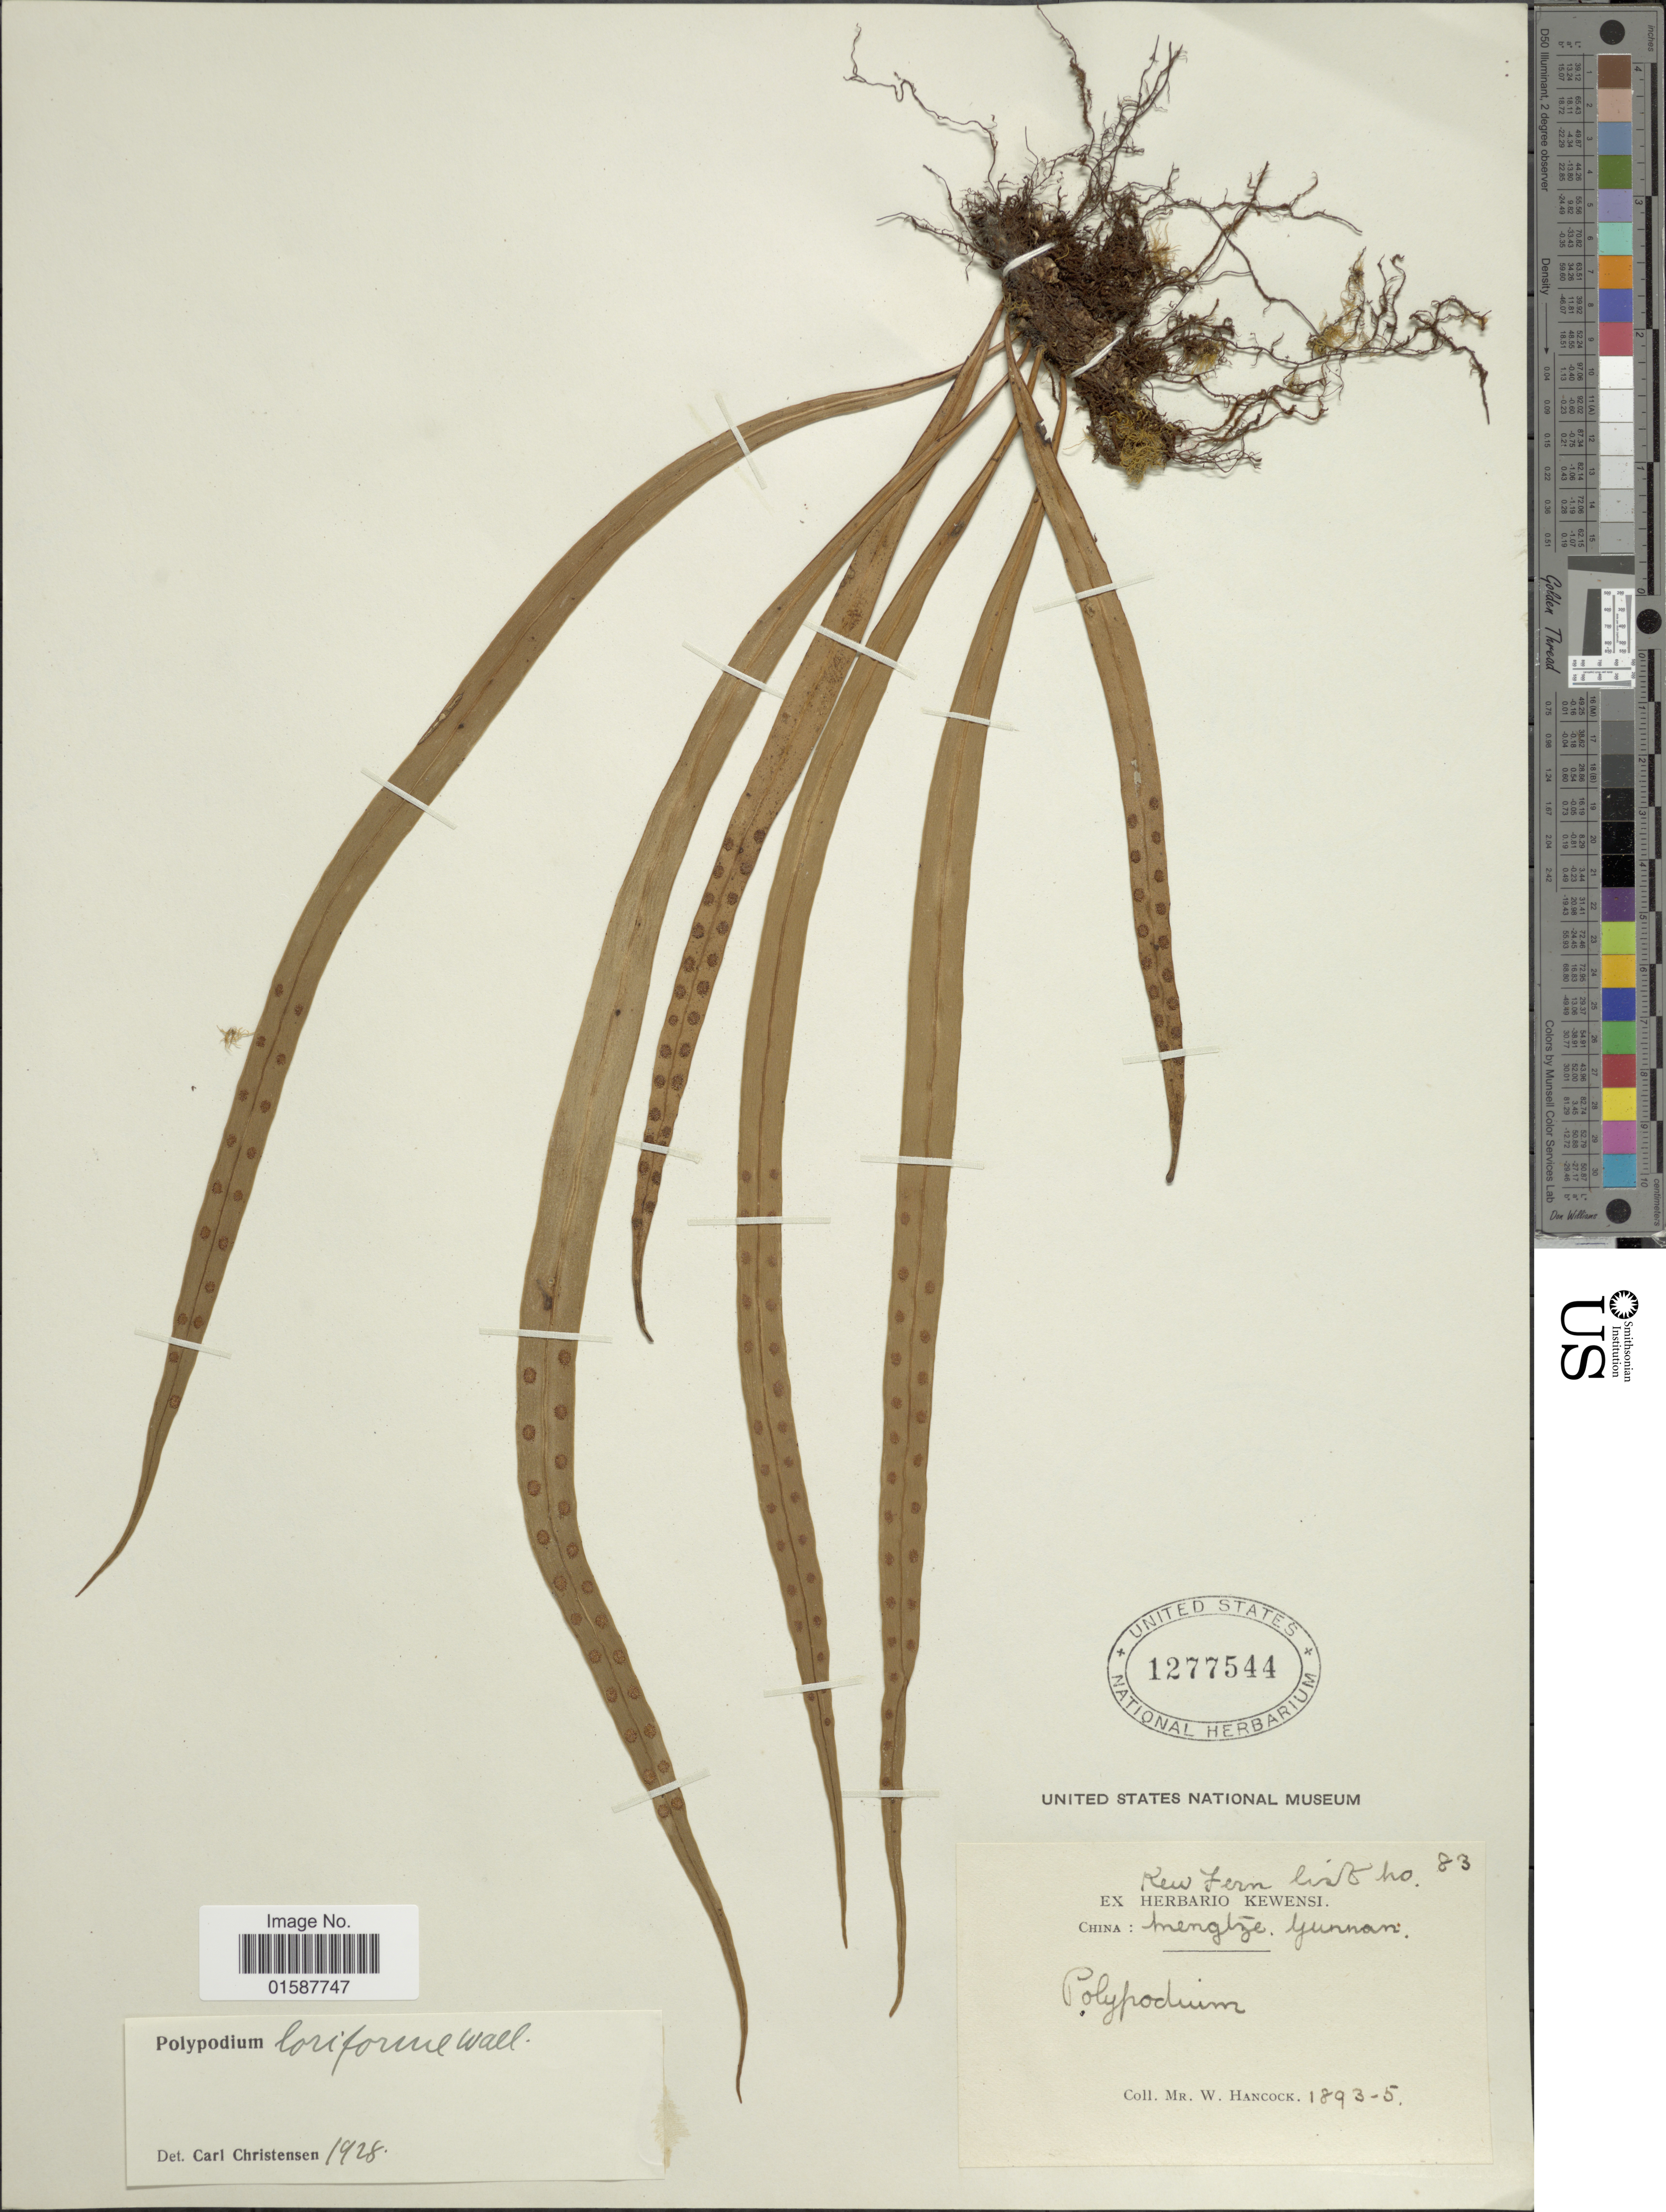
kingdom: Plantae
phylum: Tracheophyta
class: Polypodiopsida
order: Polypodiales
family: Polypodiaceae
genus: Lepisorus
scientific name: Lepisorus loriformis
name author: (Wall. ex Mett.) Ching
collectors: W. Hancock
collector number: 83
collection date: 1893/1895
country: China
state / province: Yunnan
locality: Mengtze, Yunnan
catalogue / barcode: US 1277544